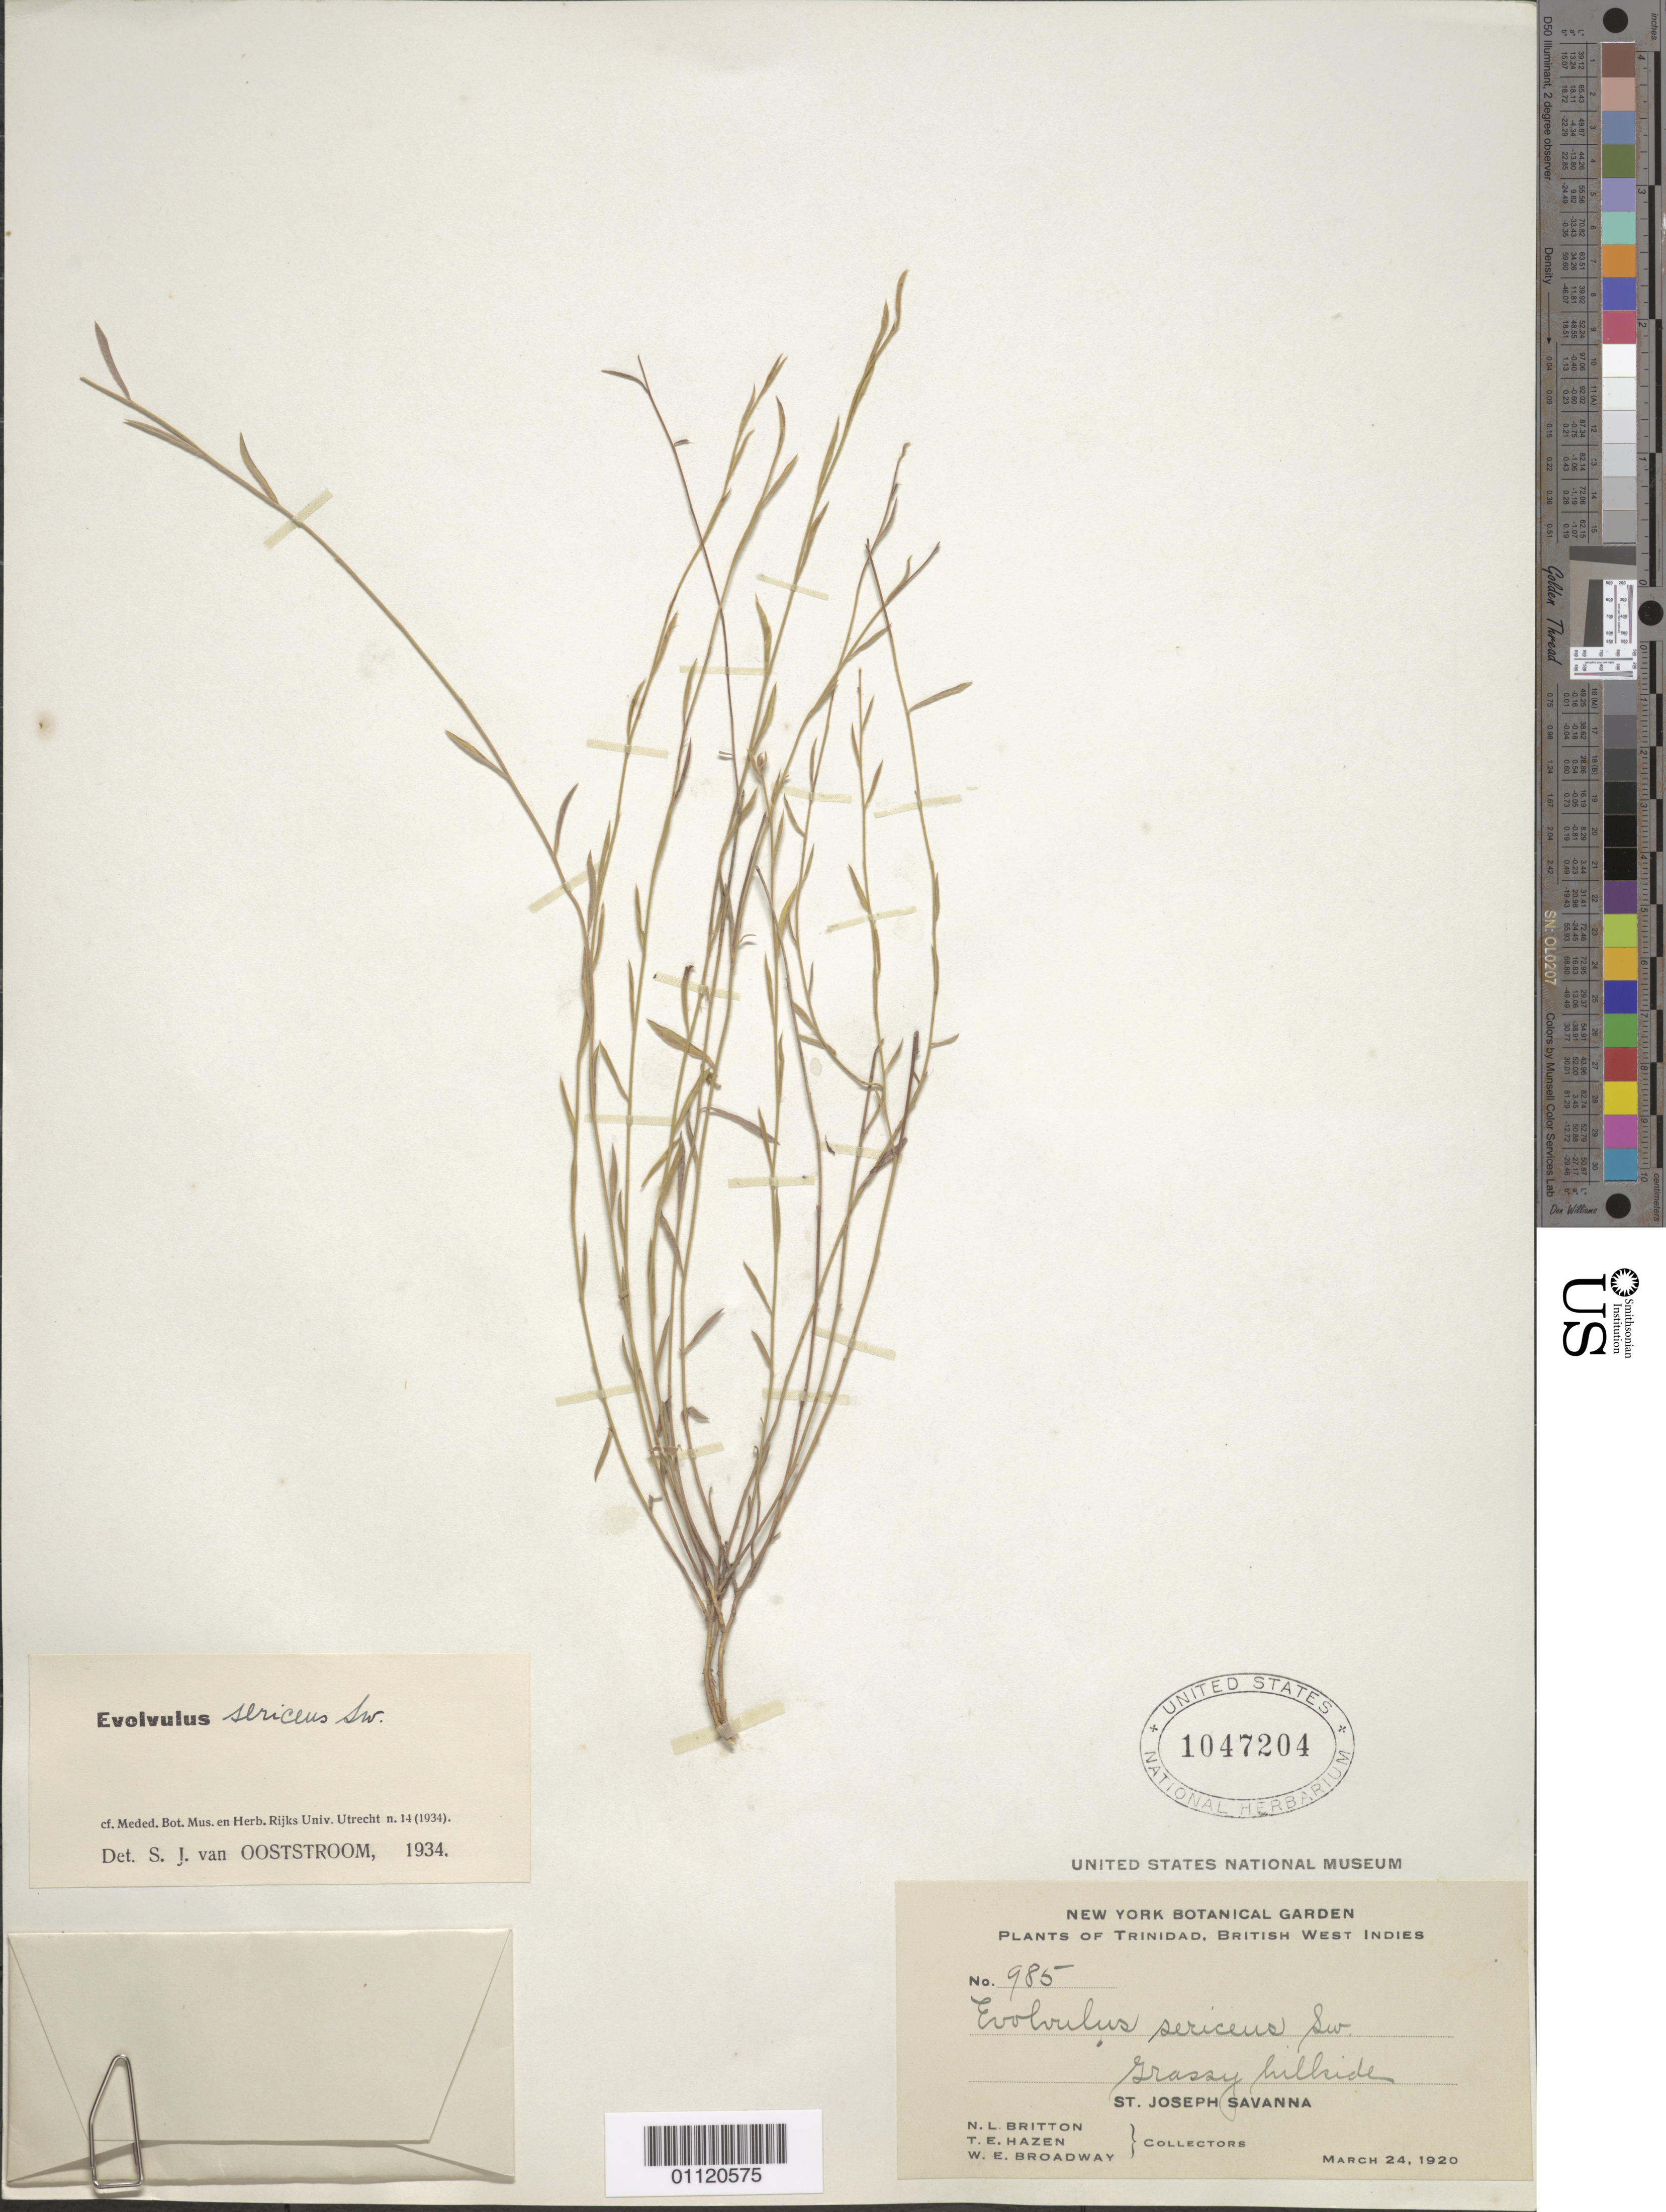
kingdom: Plantae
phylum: Tracheophyta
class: Magnoliopsida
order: Solanales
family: Convolvulaceae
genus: Evolvulus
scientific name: Evolvulus sericeus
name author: Sw.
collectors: N. Britton, T. E. Hazen & W. E. Broadway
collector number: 985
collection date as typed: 24 Mar 1920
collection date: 1920-03-24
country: Trinidad and Tobago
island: Trinidad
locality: St. Joseph Savanna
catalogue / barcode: US 1407204